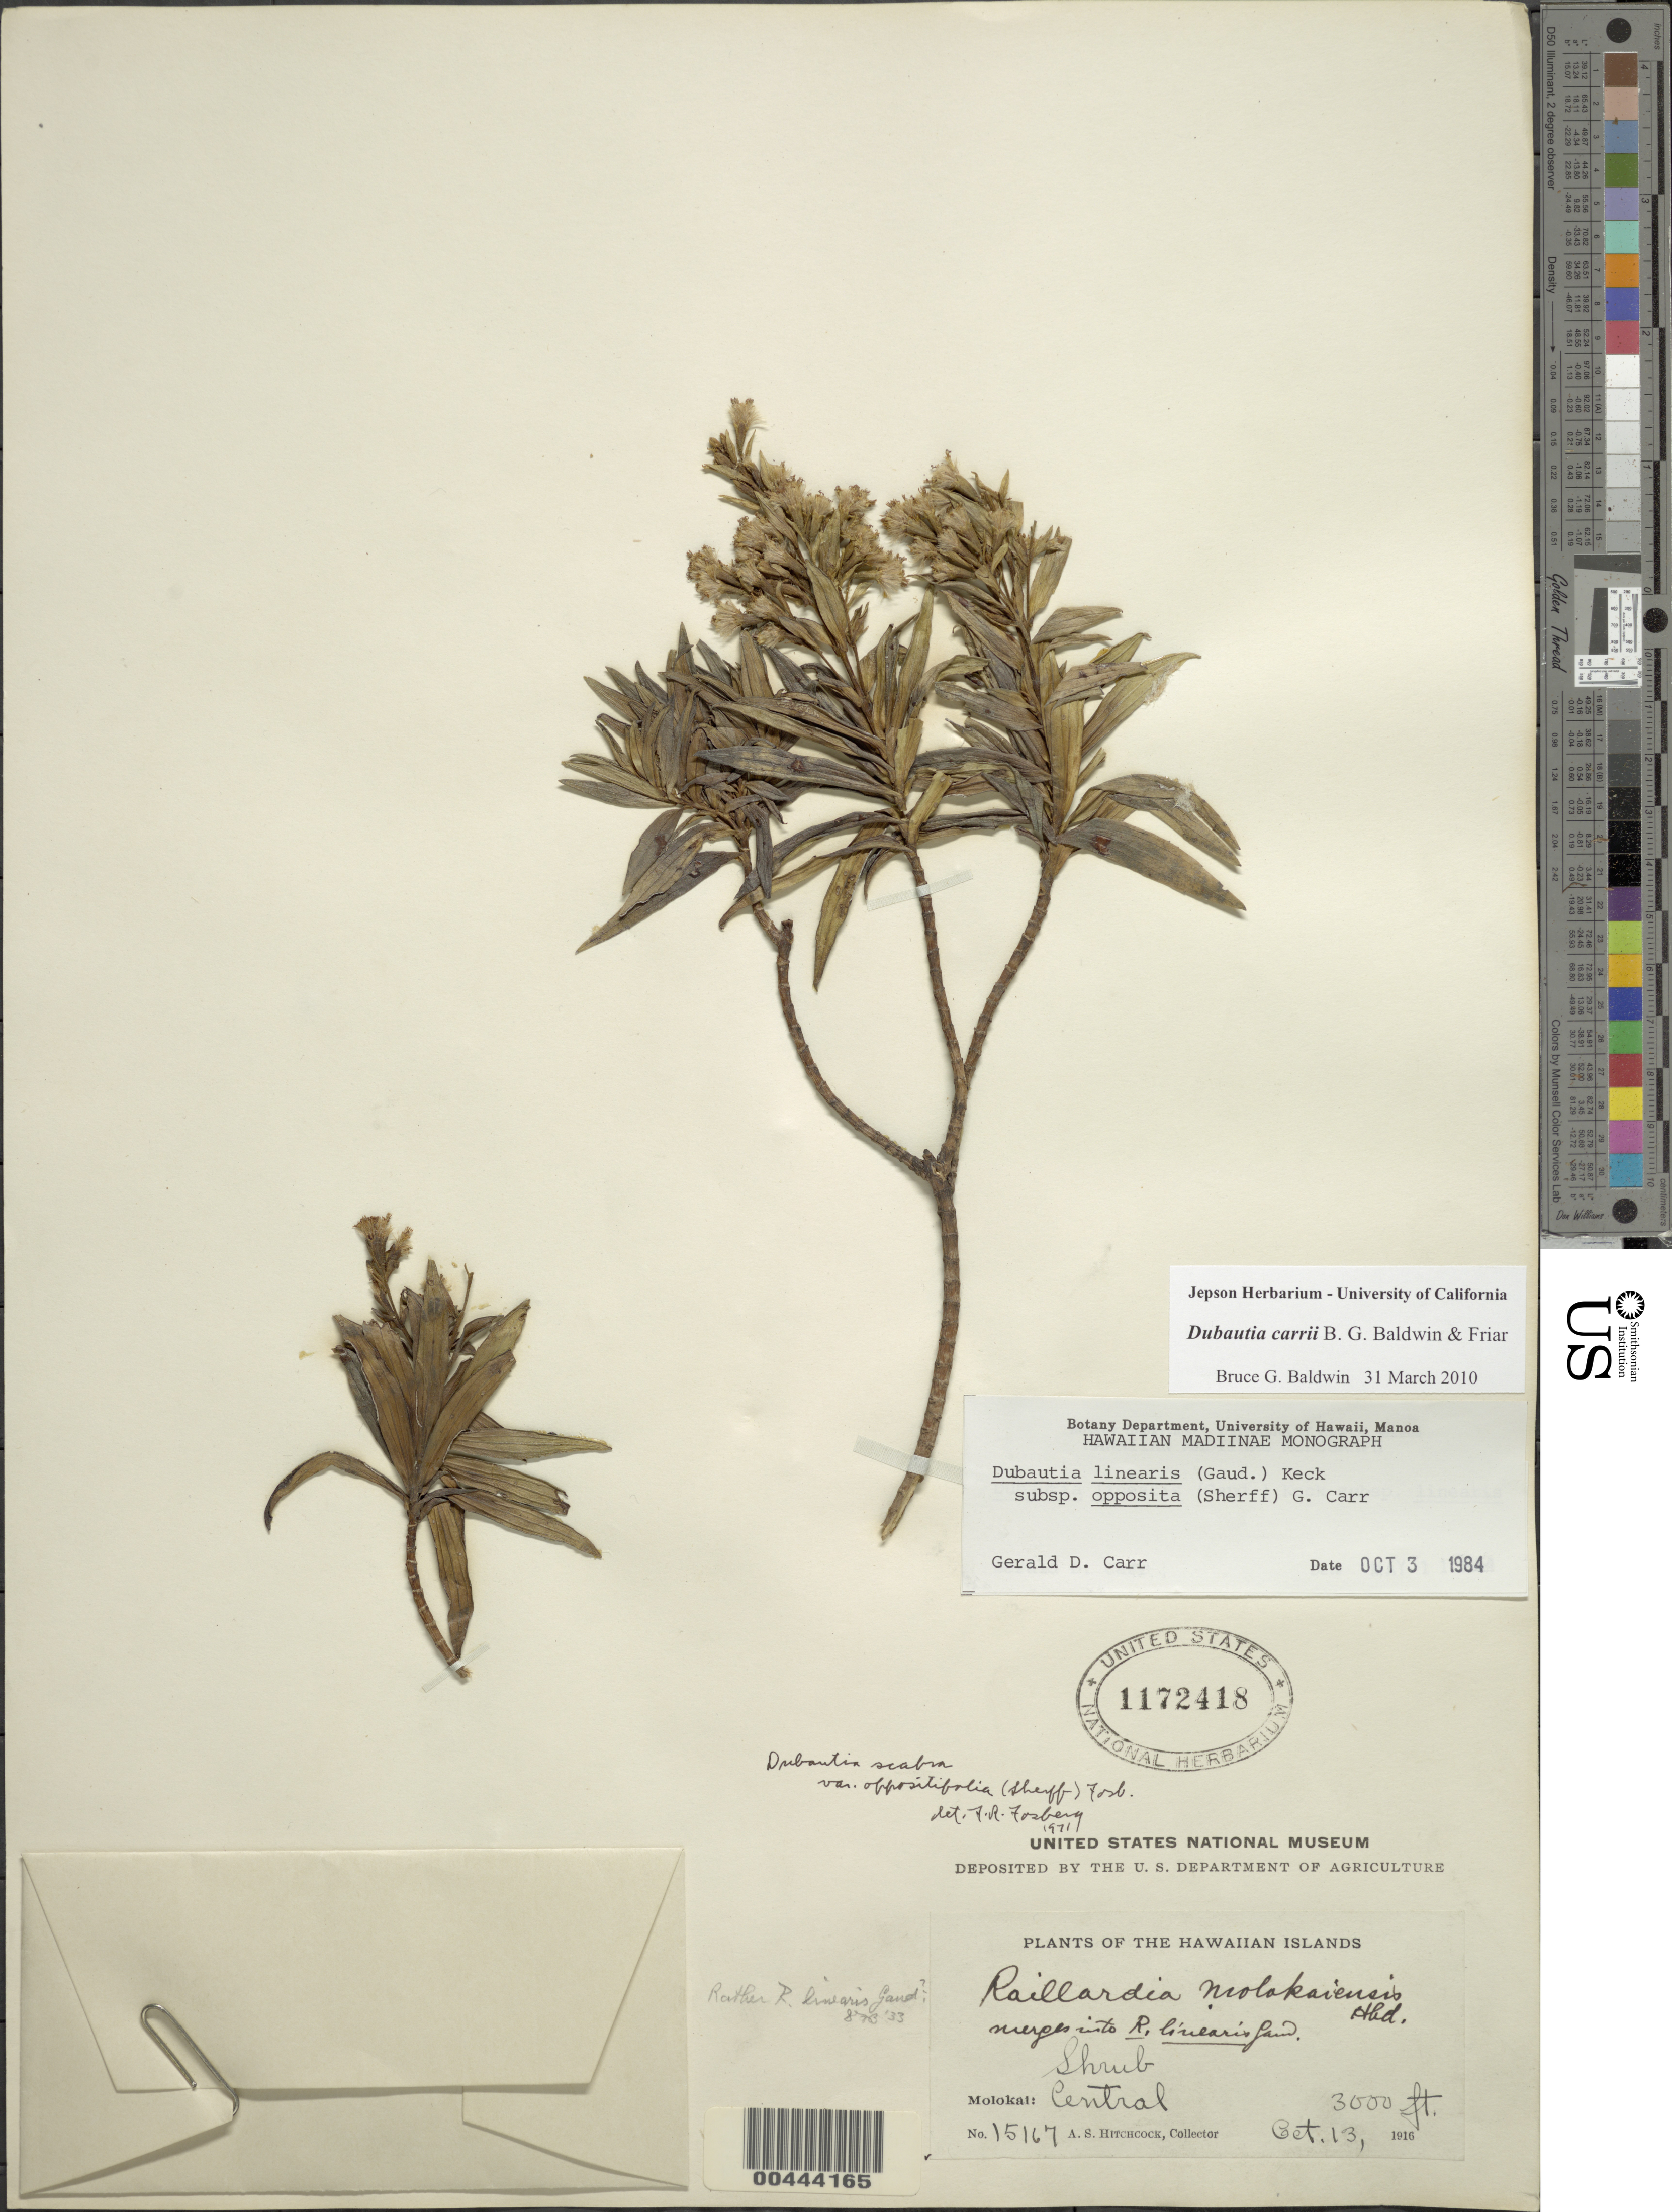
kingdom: Plantae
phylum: Tracheophyta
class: Magnoliopsida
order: Asterales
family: Asteraceae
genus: Dubautia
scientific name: Dubautia carrii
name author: B.G. Baldwin & Friar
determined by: Baldwin, B. G.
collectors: A. S. Hitchcock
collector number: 15167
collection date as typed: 13 Oct 1916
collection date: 1916-10-13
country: United States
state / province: Hawaii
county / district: Maui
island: Moloka'i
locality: Central Molokai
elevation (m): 914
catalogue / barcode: US 1172418